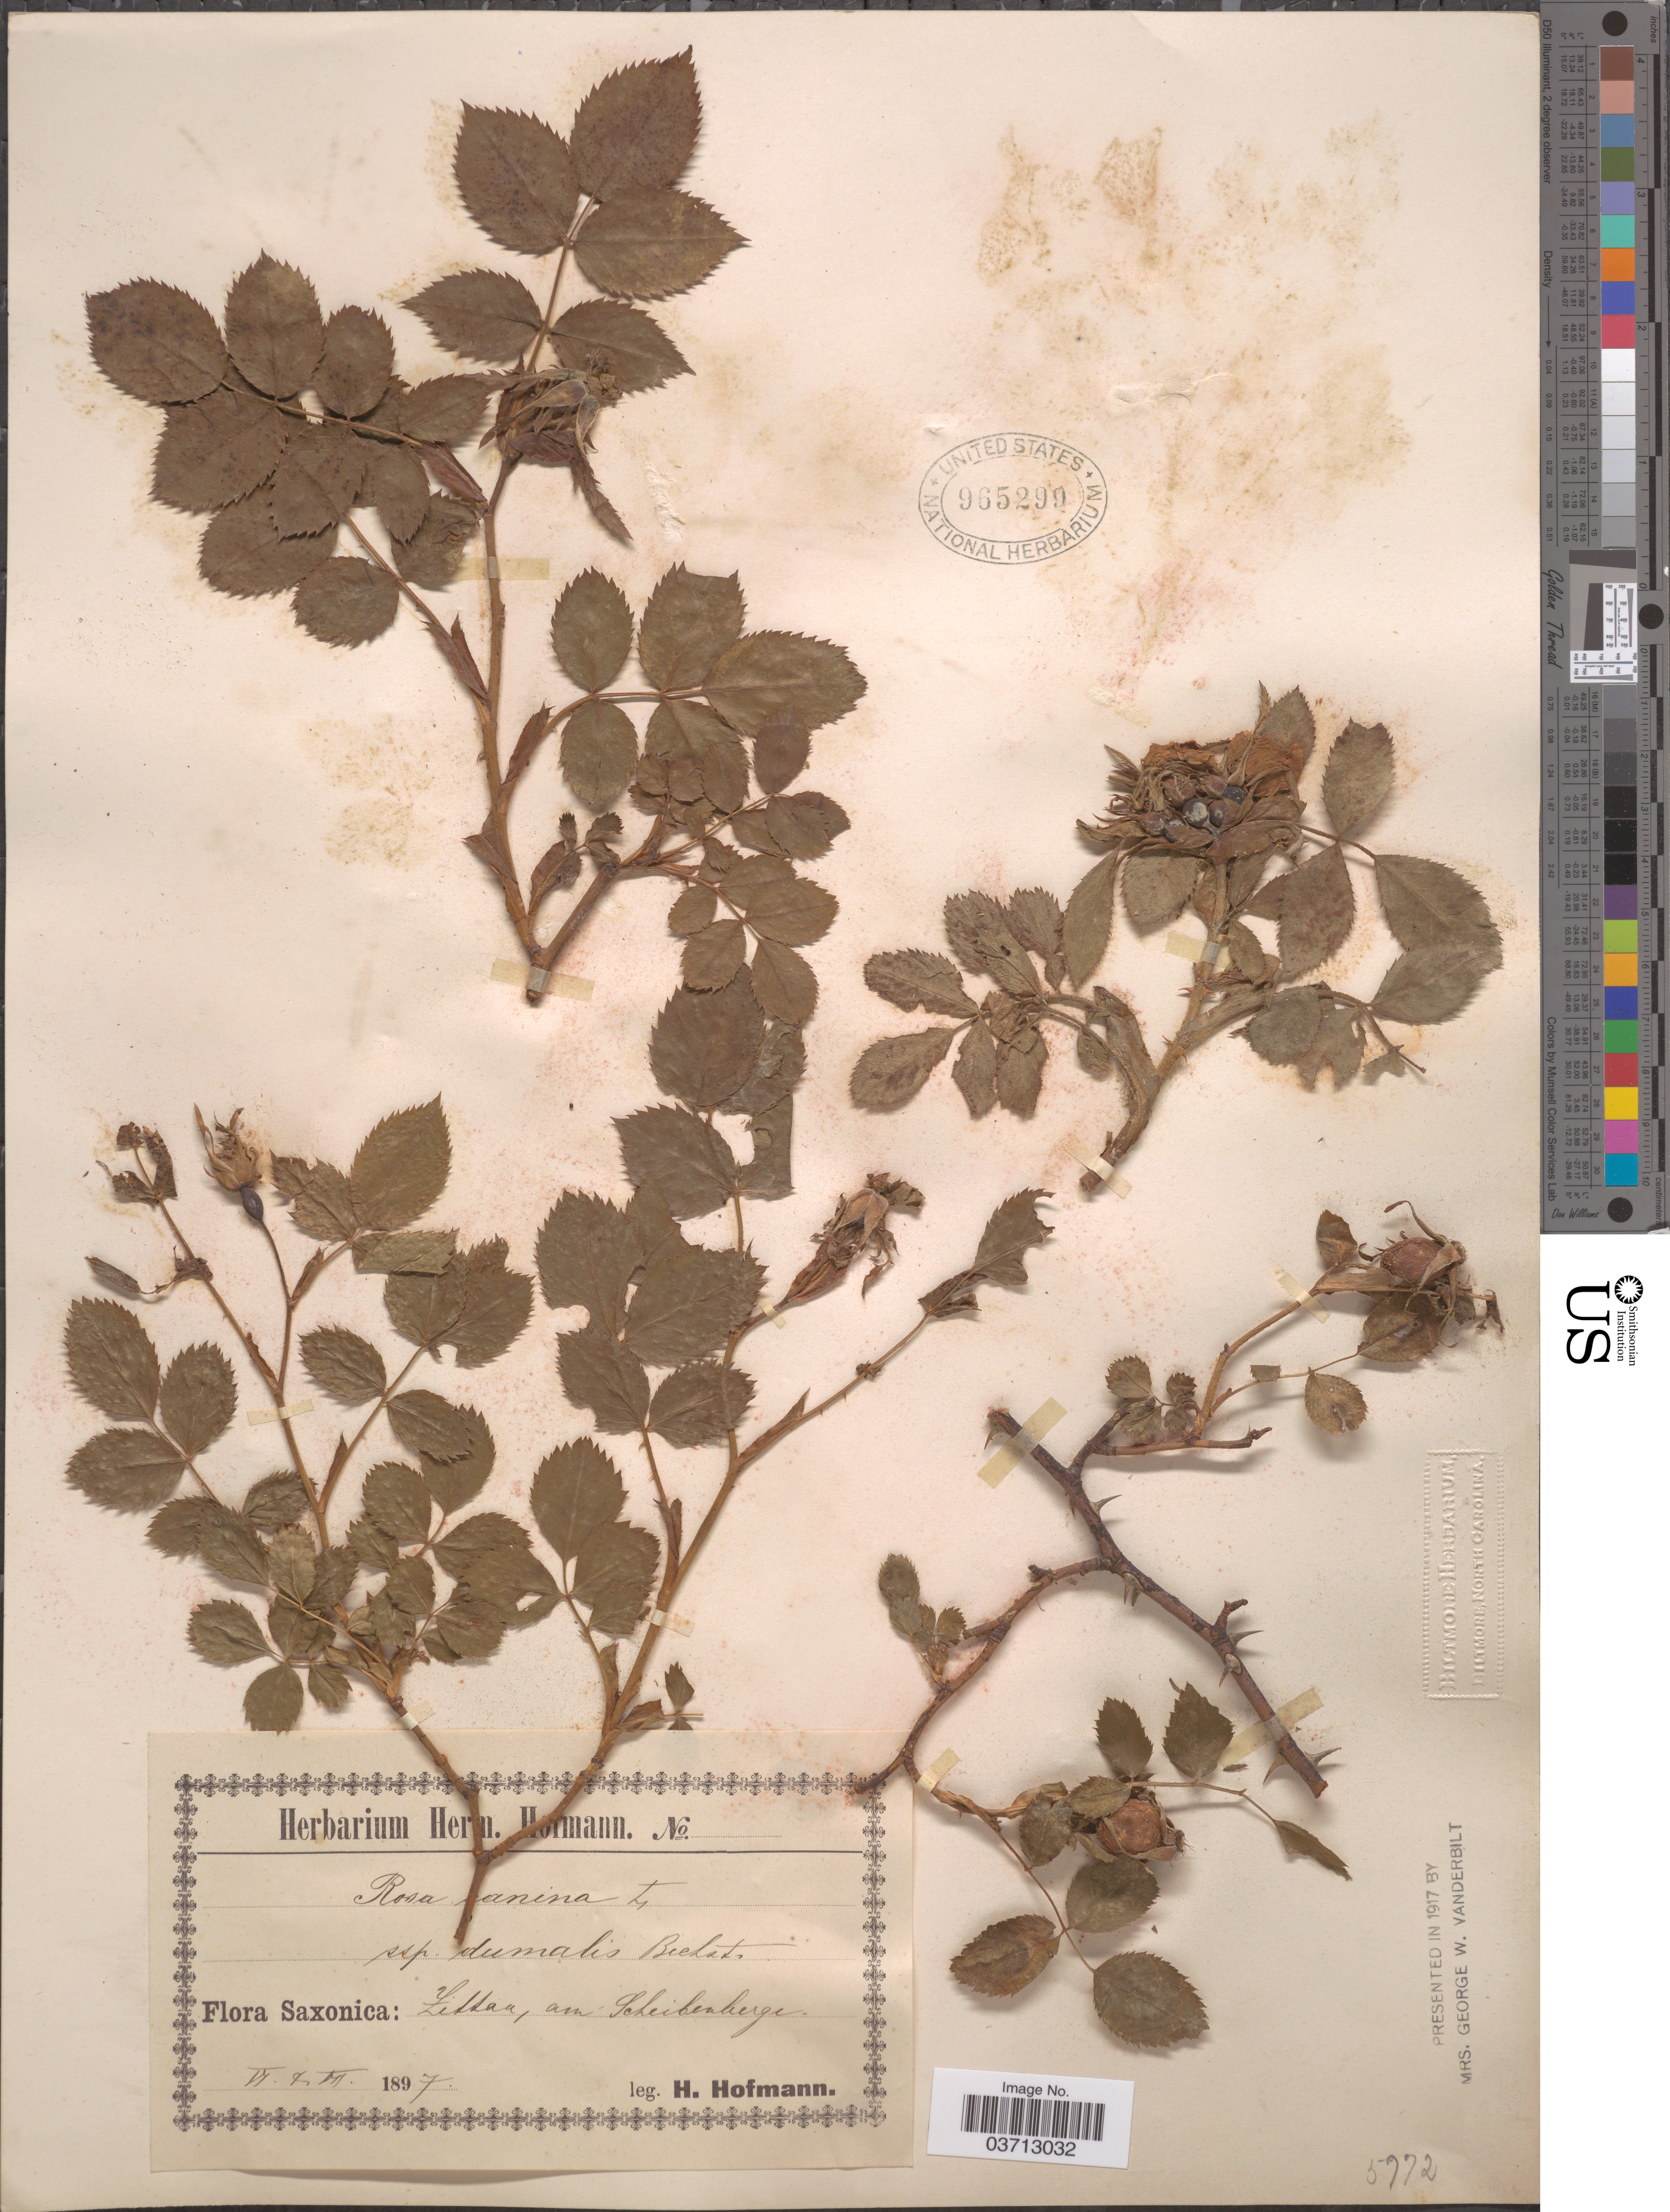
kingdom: Plantae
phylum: Tracheophyta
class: Magnoliopsida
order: Rosales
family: Rosaceae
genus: Rosa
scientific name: Rosa canina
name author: L.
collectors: H. Hofmann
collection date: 1897-06/1897-07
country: Germany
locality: Saxonica: Zittar, am Scheibenberger.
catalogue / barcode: US 965299